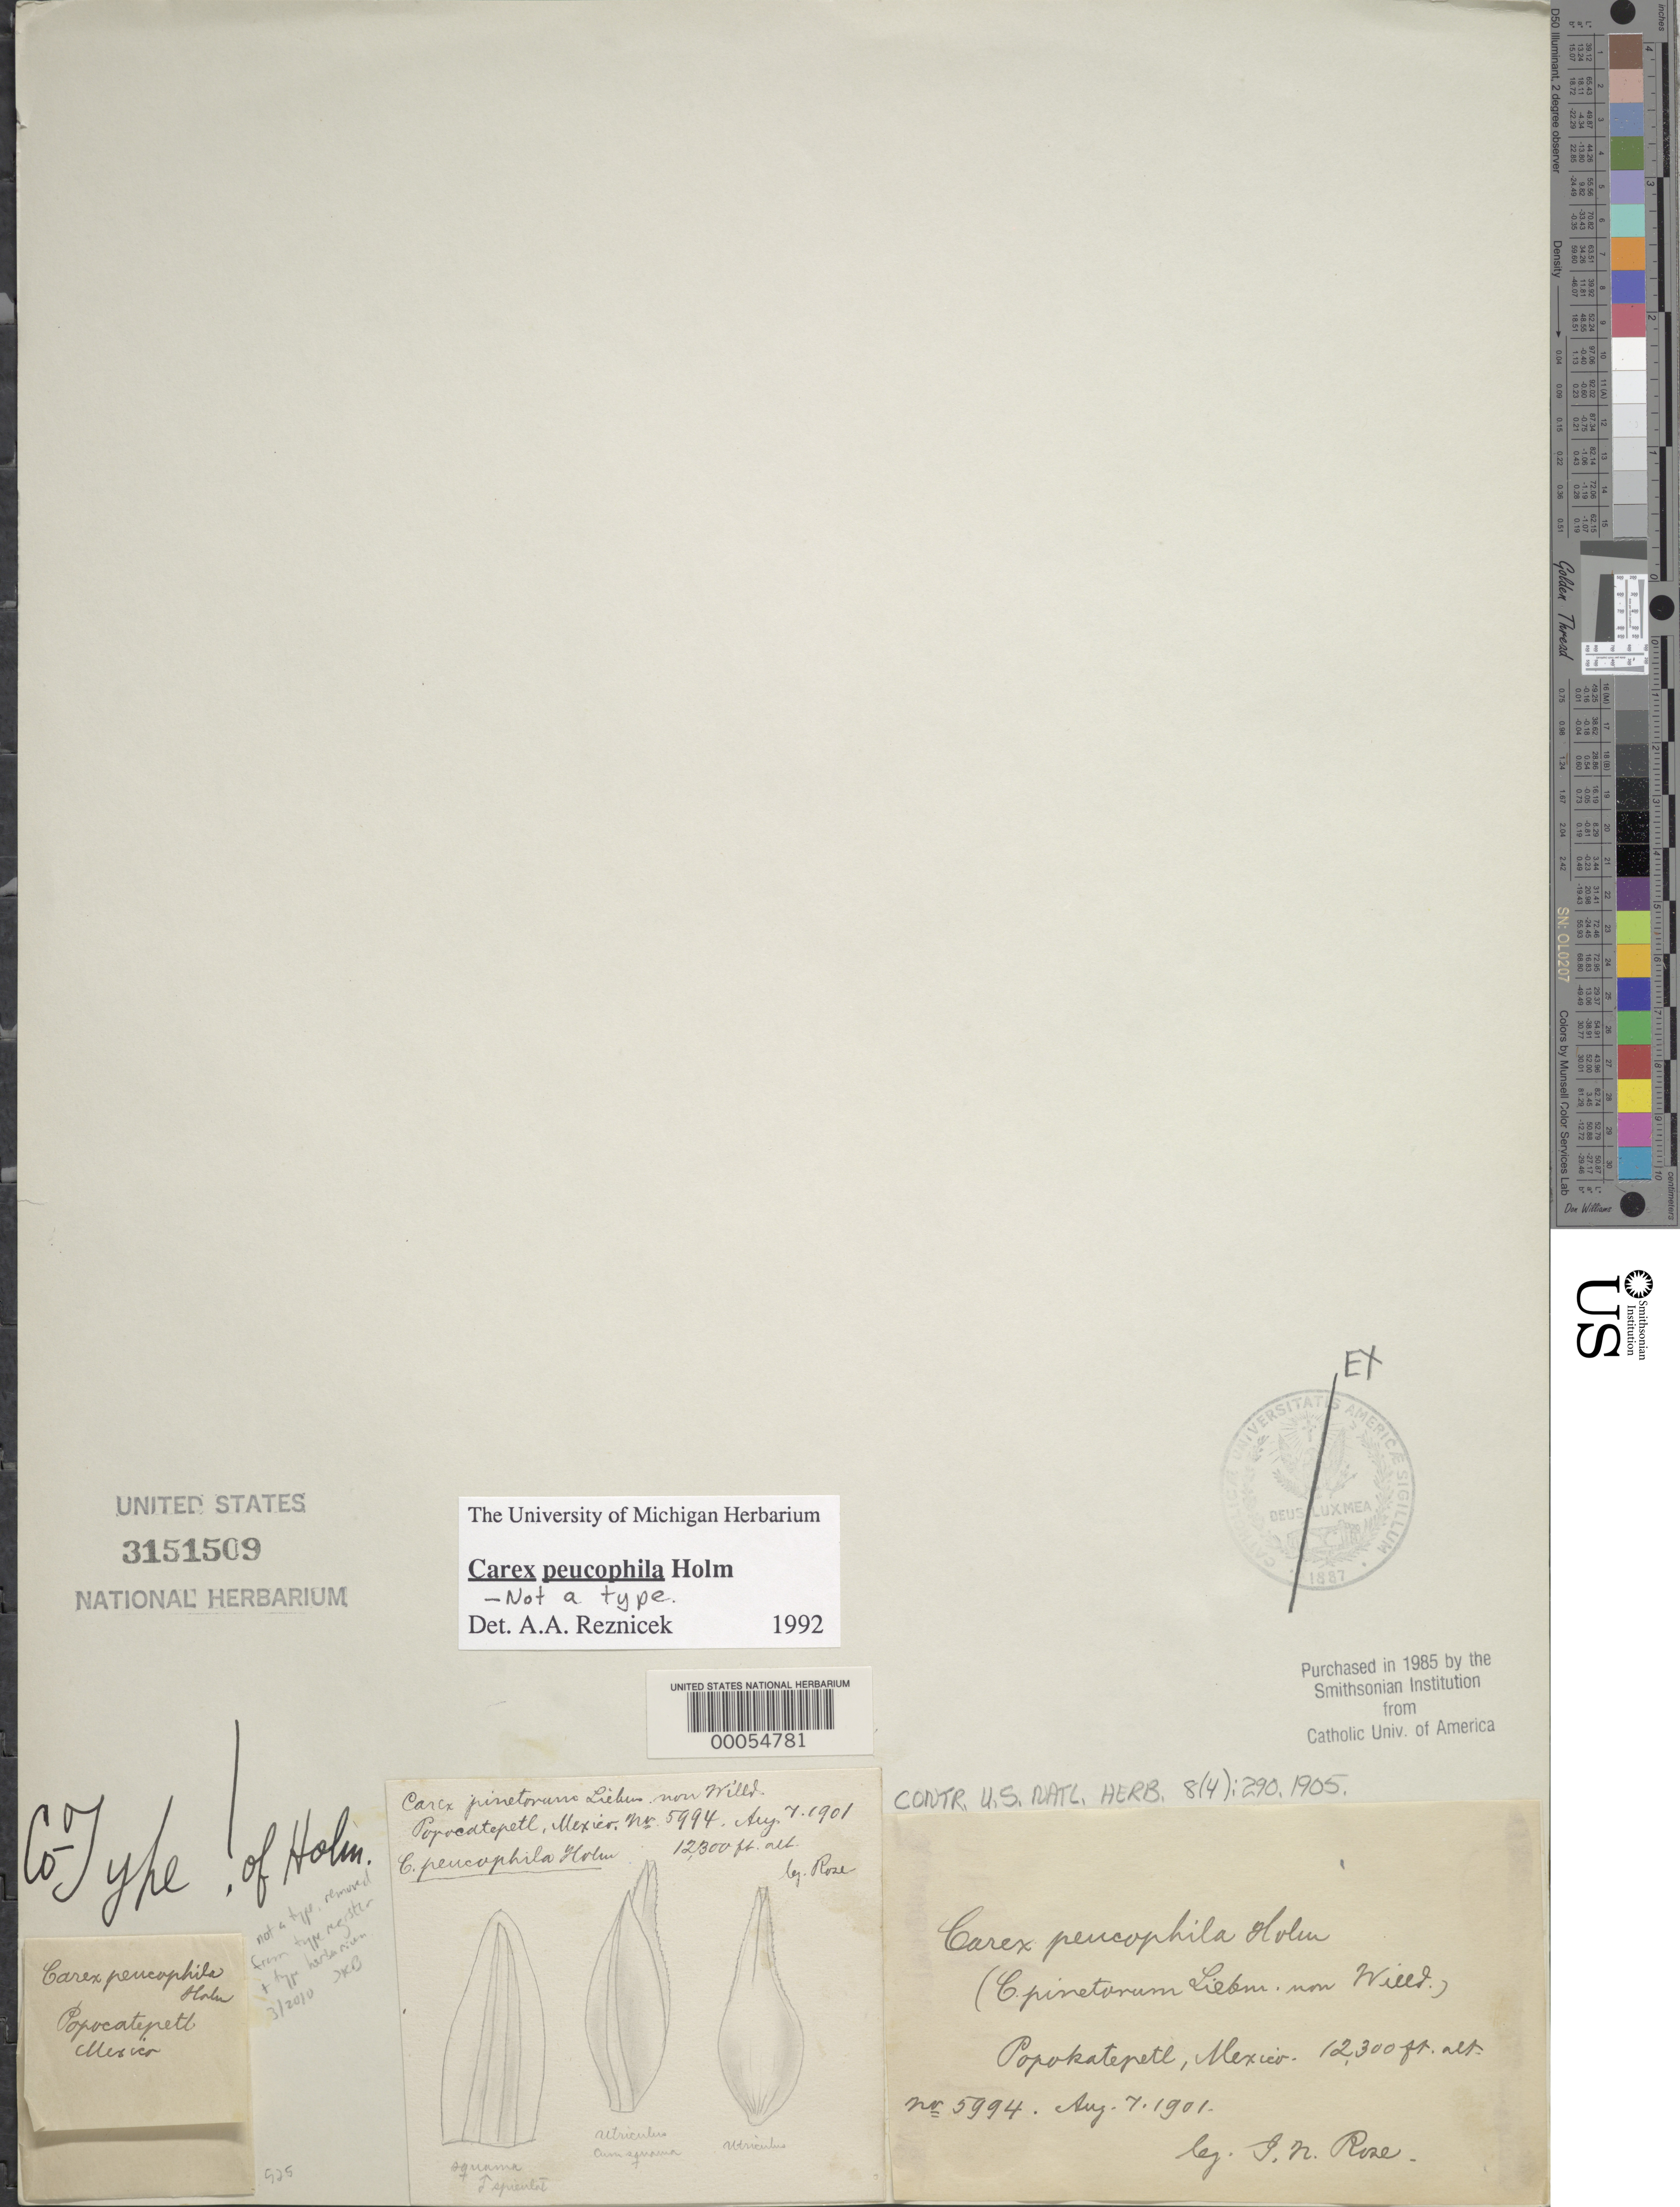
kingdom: Plantae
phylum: Tracheophyta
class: Liliopsida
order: Poales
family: Cyperaceae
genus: Carex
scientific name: Carex peucophila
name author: Holm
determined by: Reznicek, A. A.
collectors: J. N. Rose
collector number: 5994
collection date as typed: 07 Aug 1901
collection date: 1901-08-07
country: Mexico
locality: Popokatepetl.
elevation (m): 3749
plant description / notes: Specimen incorrectly annotated as "Co-Type" and recorded in Type Register as "isosyntype" of Carex peucophila Holm, nom. nov. [which is a replacement name for Carex pinetorum Liebm., nom. illeg. and thus has the same type as that name]. Not a type, specimen returned to main herbarium.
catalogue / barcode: US 3151509